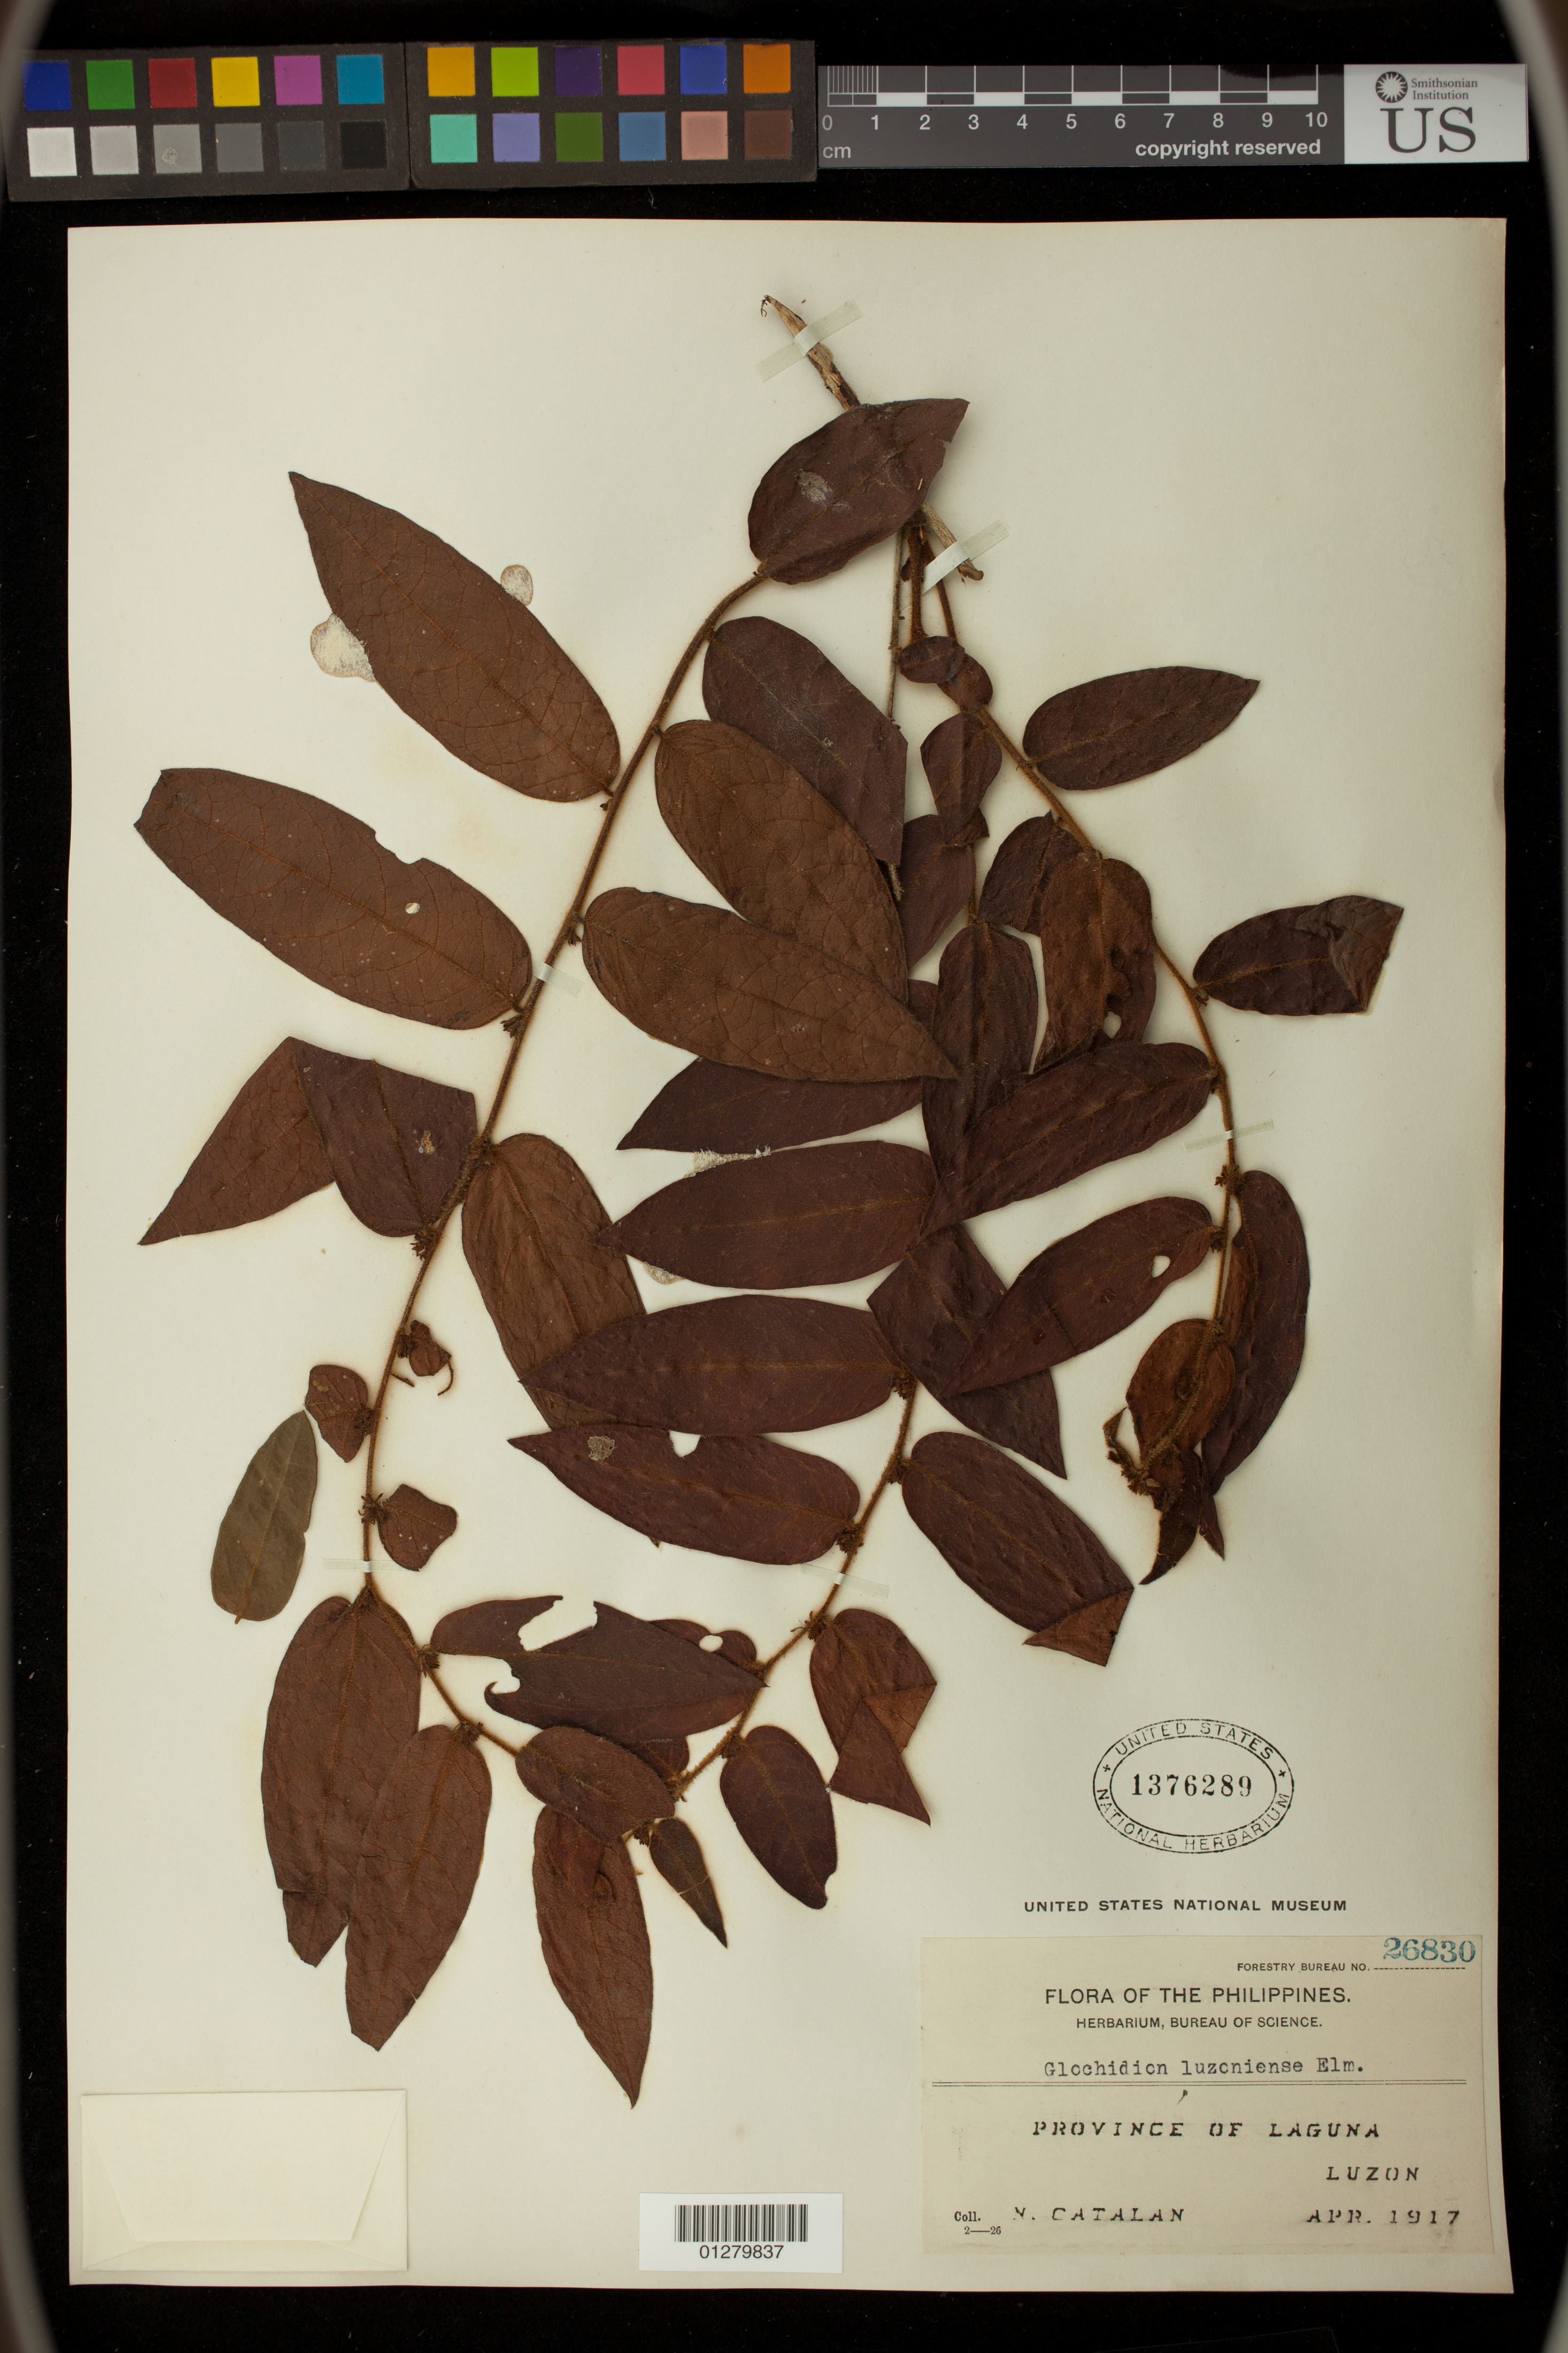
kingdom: Plantae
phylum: Tracheophyta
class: Magnoliopsida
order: Malpighiales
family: Phyllanthaceae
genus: Sauropus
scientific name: Sauropus villosus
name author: (Blanco) Merr.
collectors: N. Catalan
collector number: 26830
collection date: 1917-04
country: Philippines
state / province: Calabarzon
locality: Province of Laguna, Luzon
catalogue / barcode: US 1376289